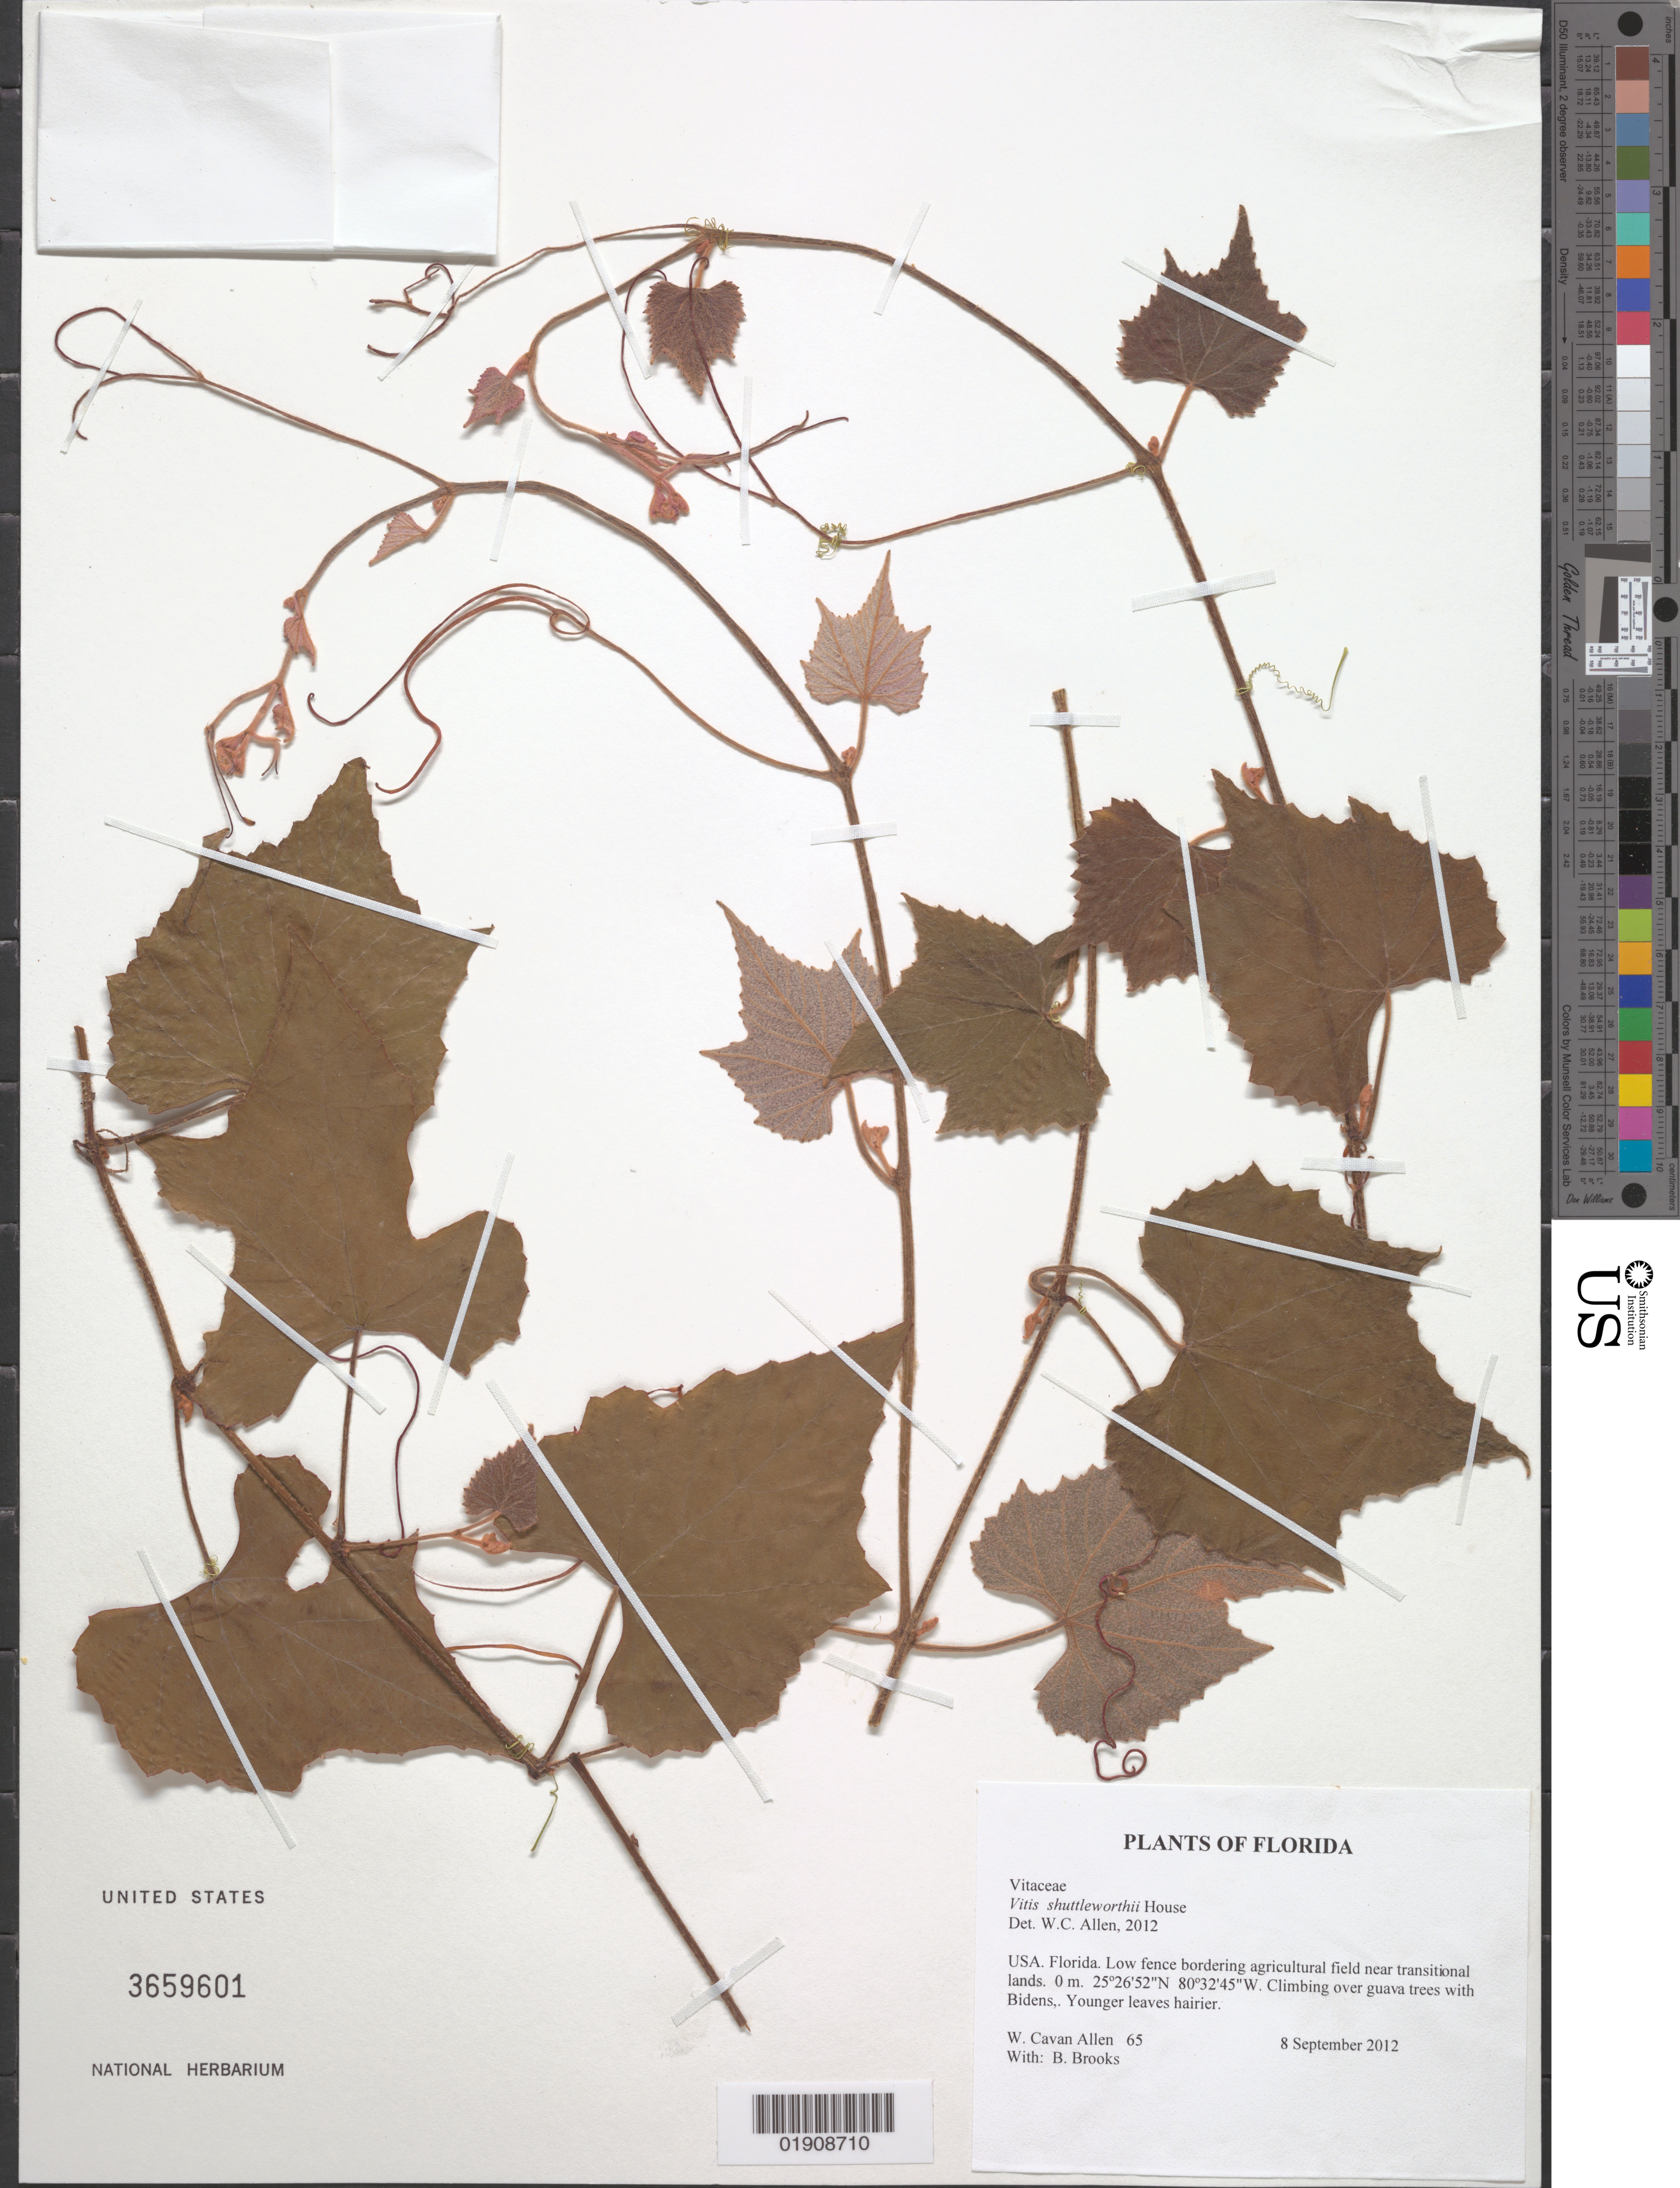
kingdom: Plantae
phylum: Tracheophyta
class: Magnoliopsida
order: Vitales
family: Vitaceae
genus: Vitis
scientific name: Vitis shuttleworthii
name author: House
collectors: W. C. Allen & B. Brooks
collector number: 65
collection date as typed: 8 September 2012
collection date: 2012-09-08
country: United States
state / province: Florida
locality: Low fence bordering agricultural field near transitional lands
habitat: Climbing over guava trees with Bidens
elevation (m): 0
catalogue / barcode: US 3659601